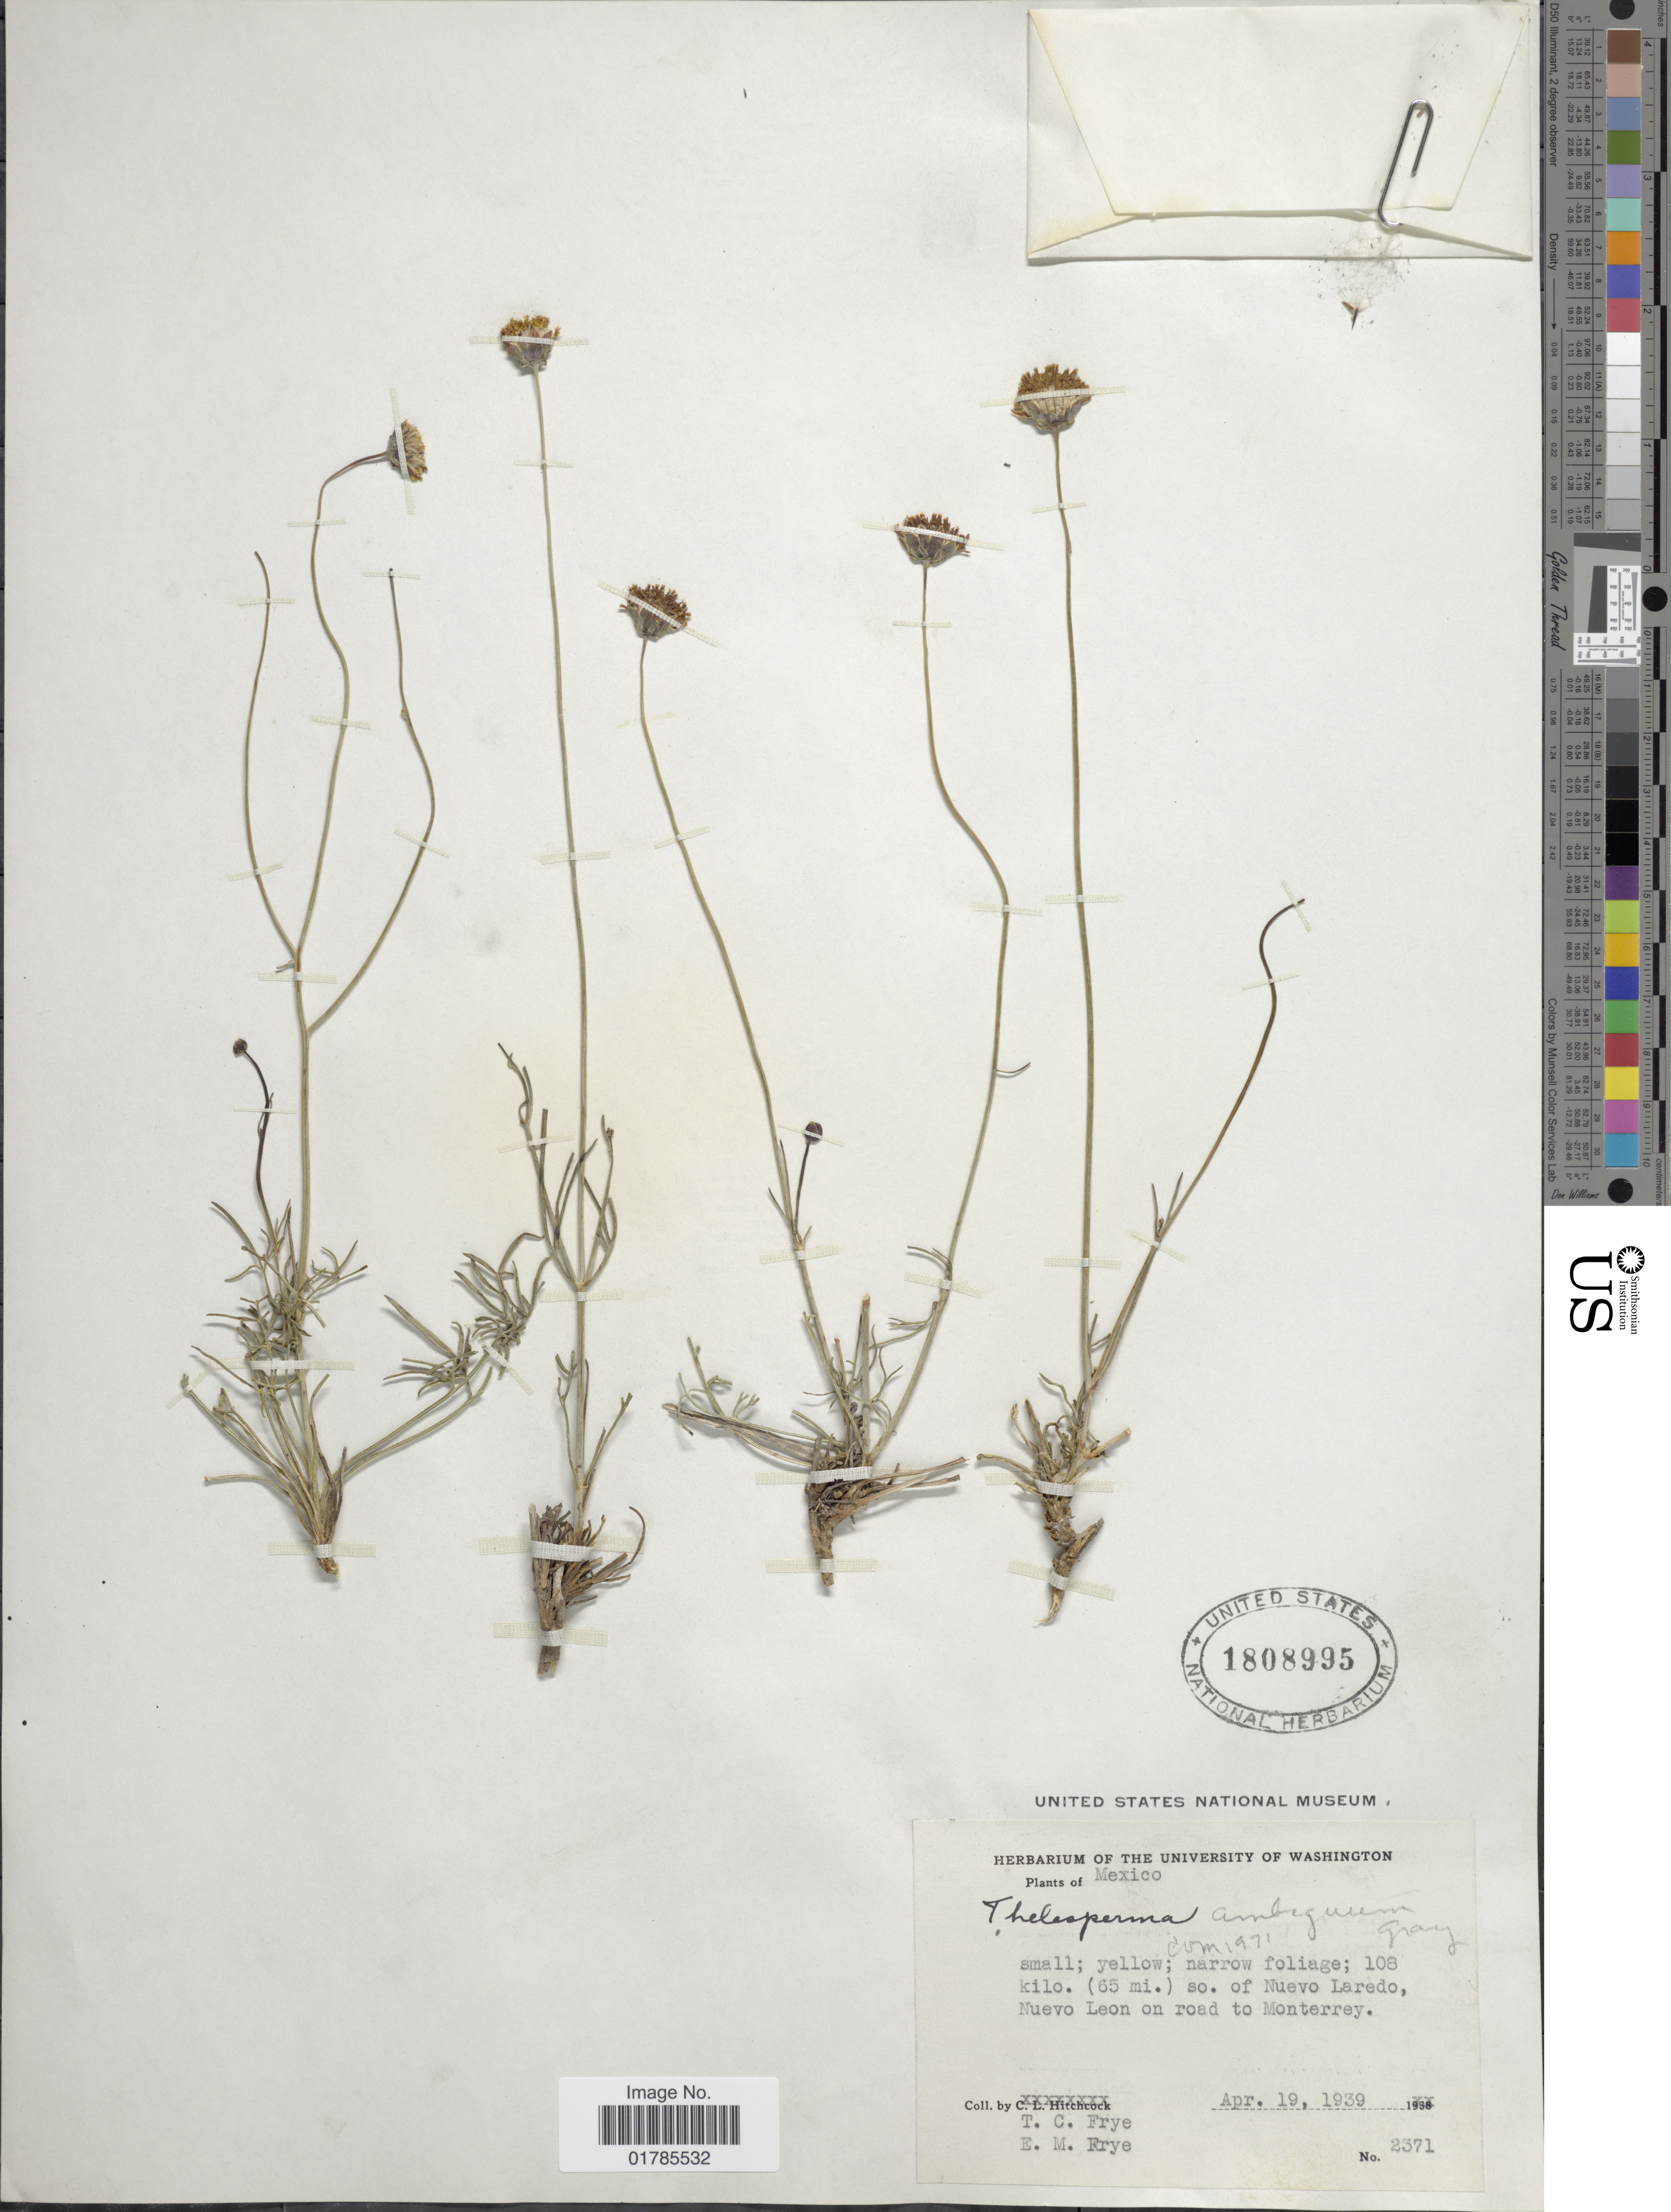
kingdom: Plantae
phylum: Tracheophyta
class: Magnoliopsida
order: Asterales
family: Asteraceae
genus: Thelesperma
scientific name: Thelesperma ambiguum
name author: A. Gray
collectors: T. C. Frye & E. Frye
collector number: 2371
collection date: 1939-04-19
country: Mexico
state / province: Nuevo León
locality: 108 kilo. (65 mi.) so. of Nuevo Laredo, Nuevo Leon on road to Monterrey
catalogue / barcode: US 1808995